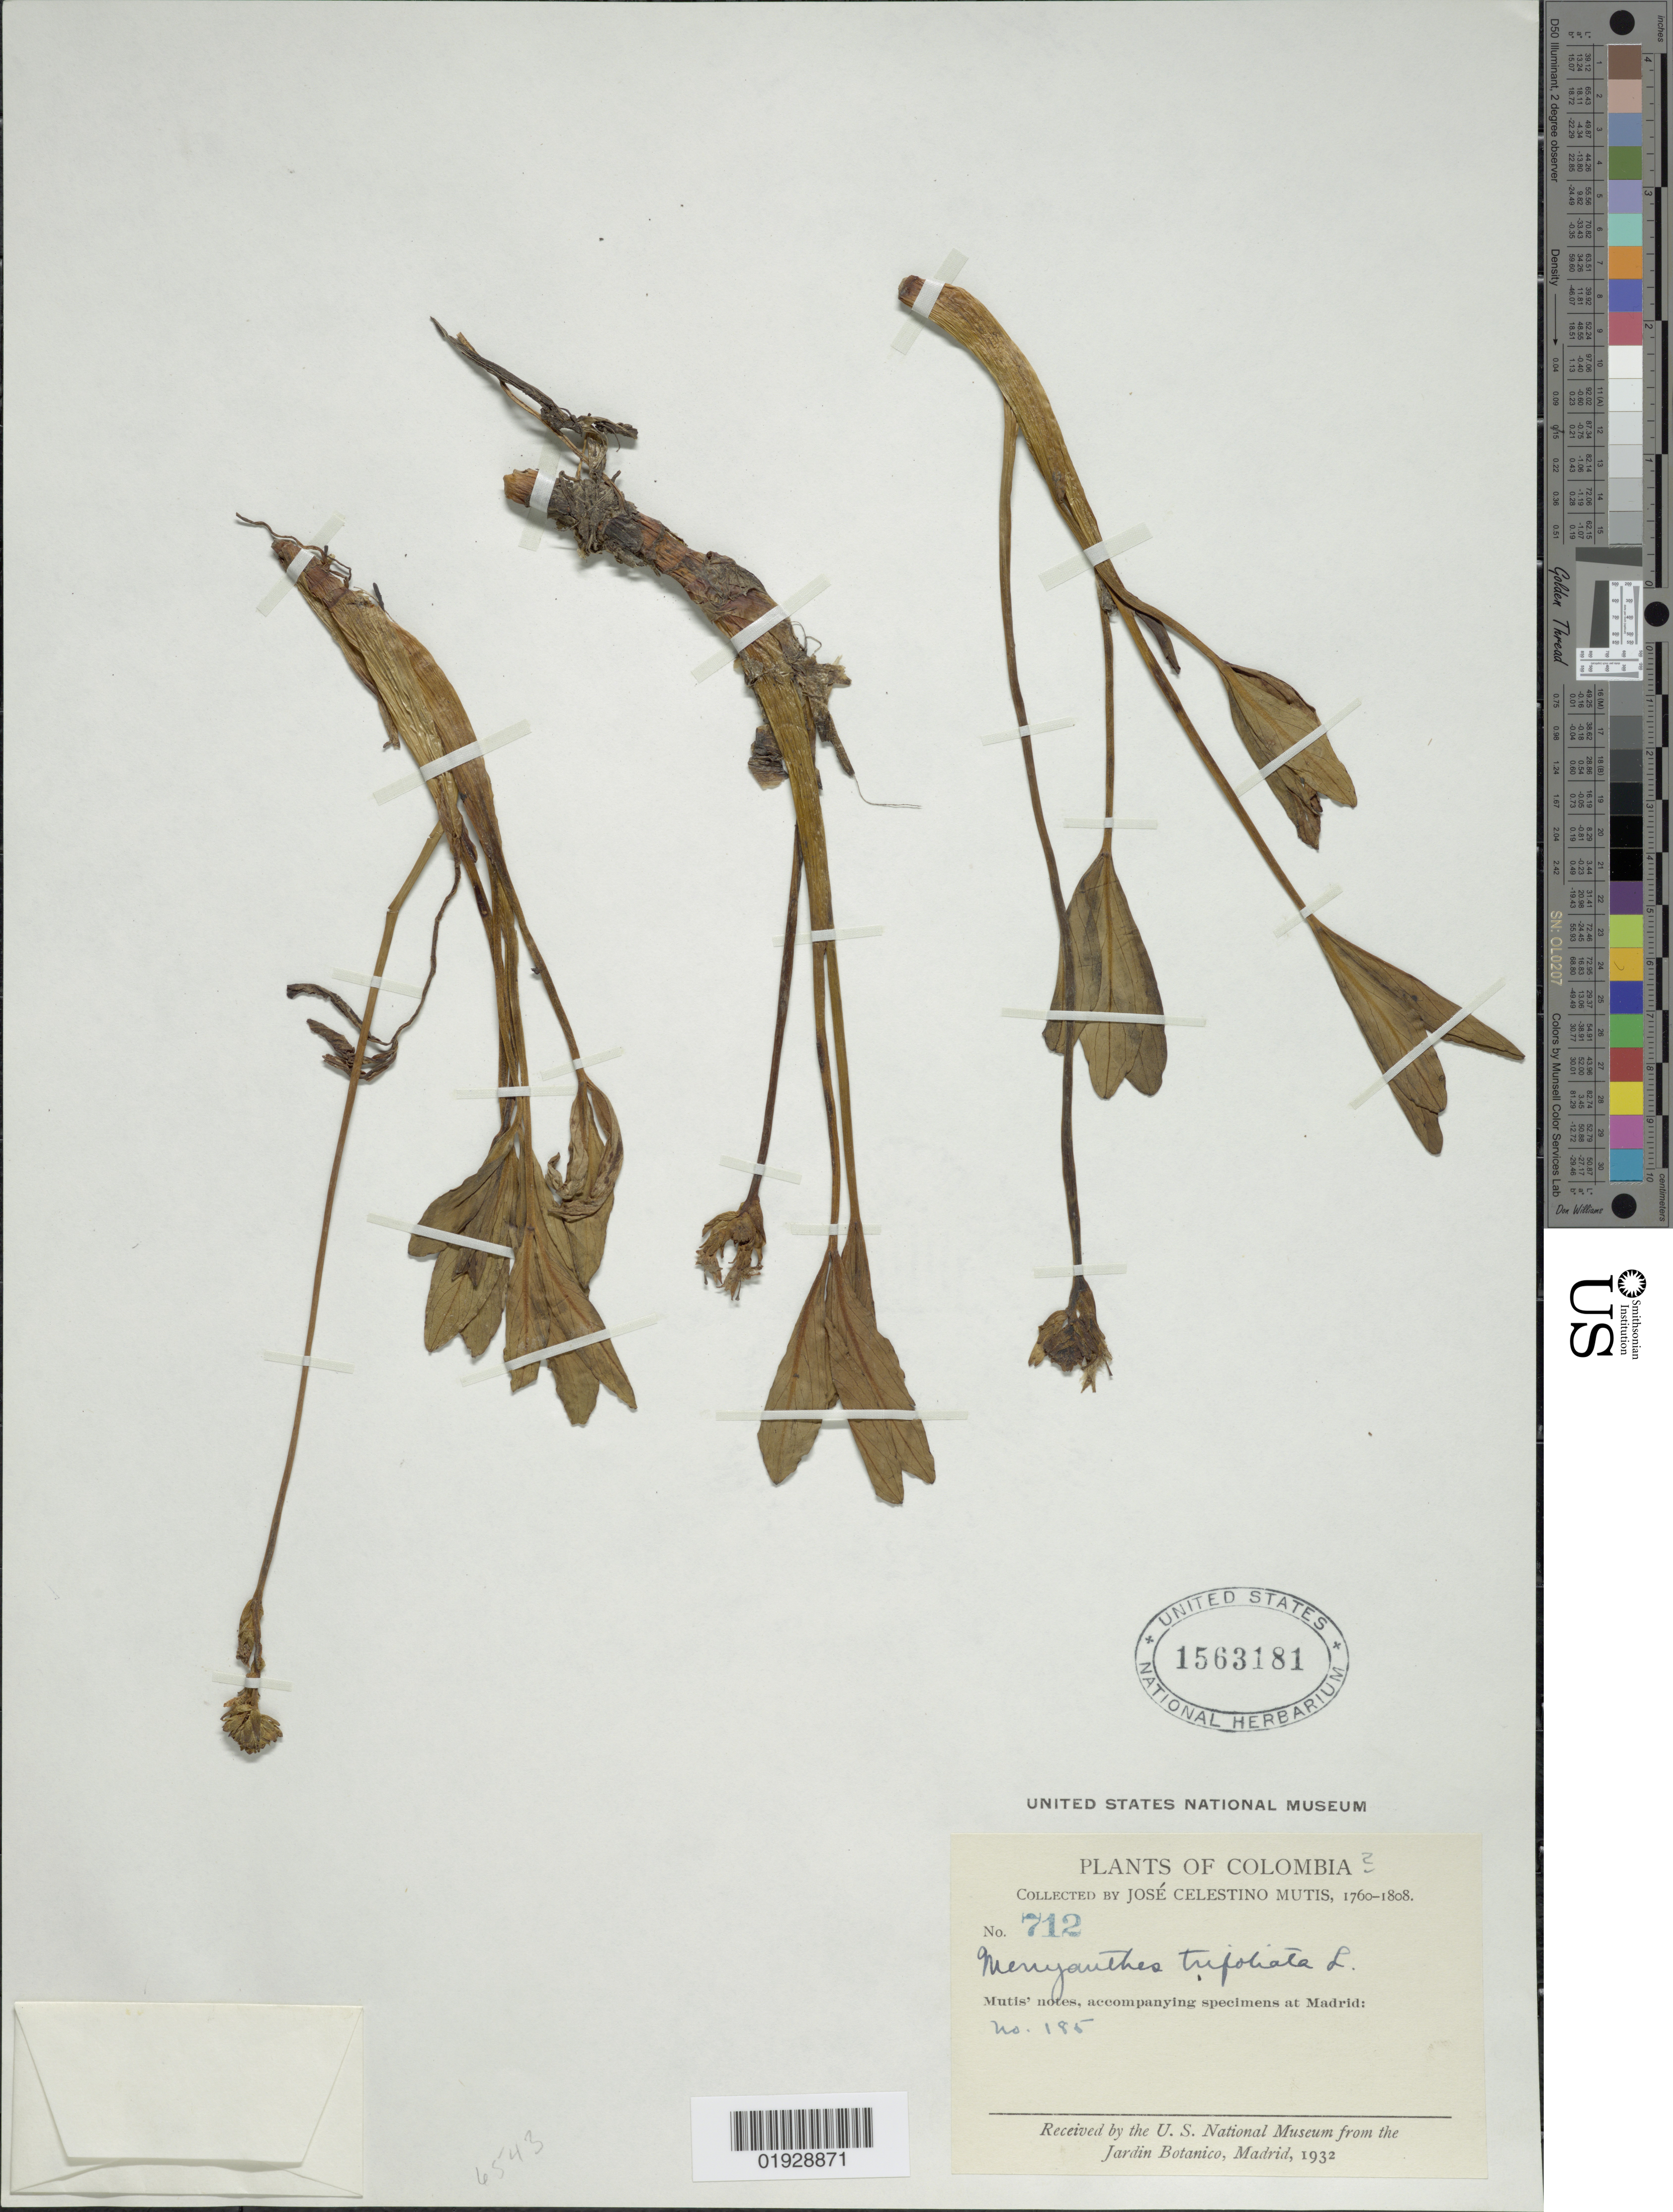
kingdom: Plantae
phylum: Tracheophyta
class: Magnoliopsida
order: Asterales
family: Menyanthaceae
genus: Menyanthes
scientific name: Menyanthes trifoliata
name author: L.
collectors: J. C. B. Mutis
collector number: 712/175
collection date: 1760/1808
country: Colombia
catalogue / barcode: US 1563181